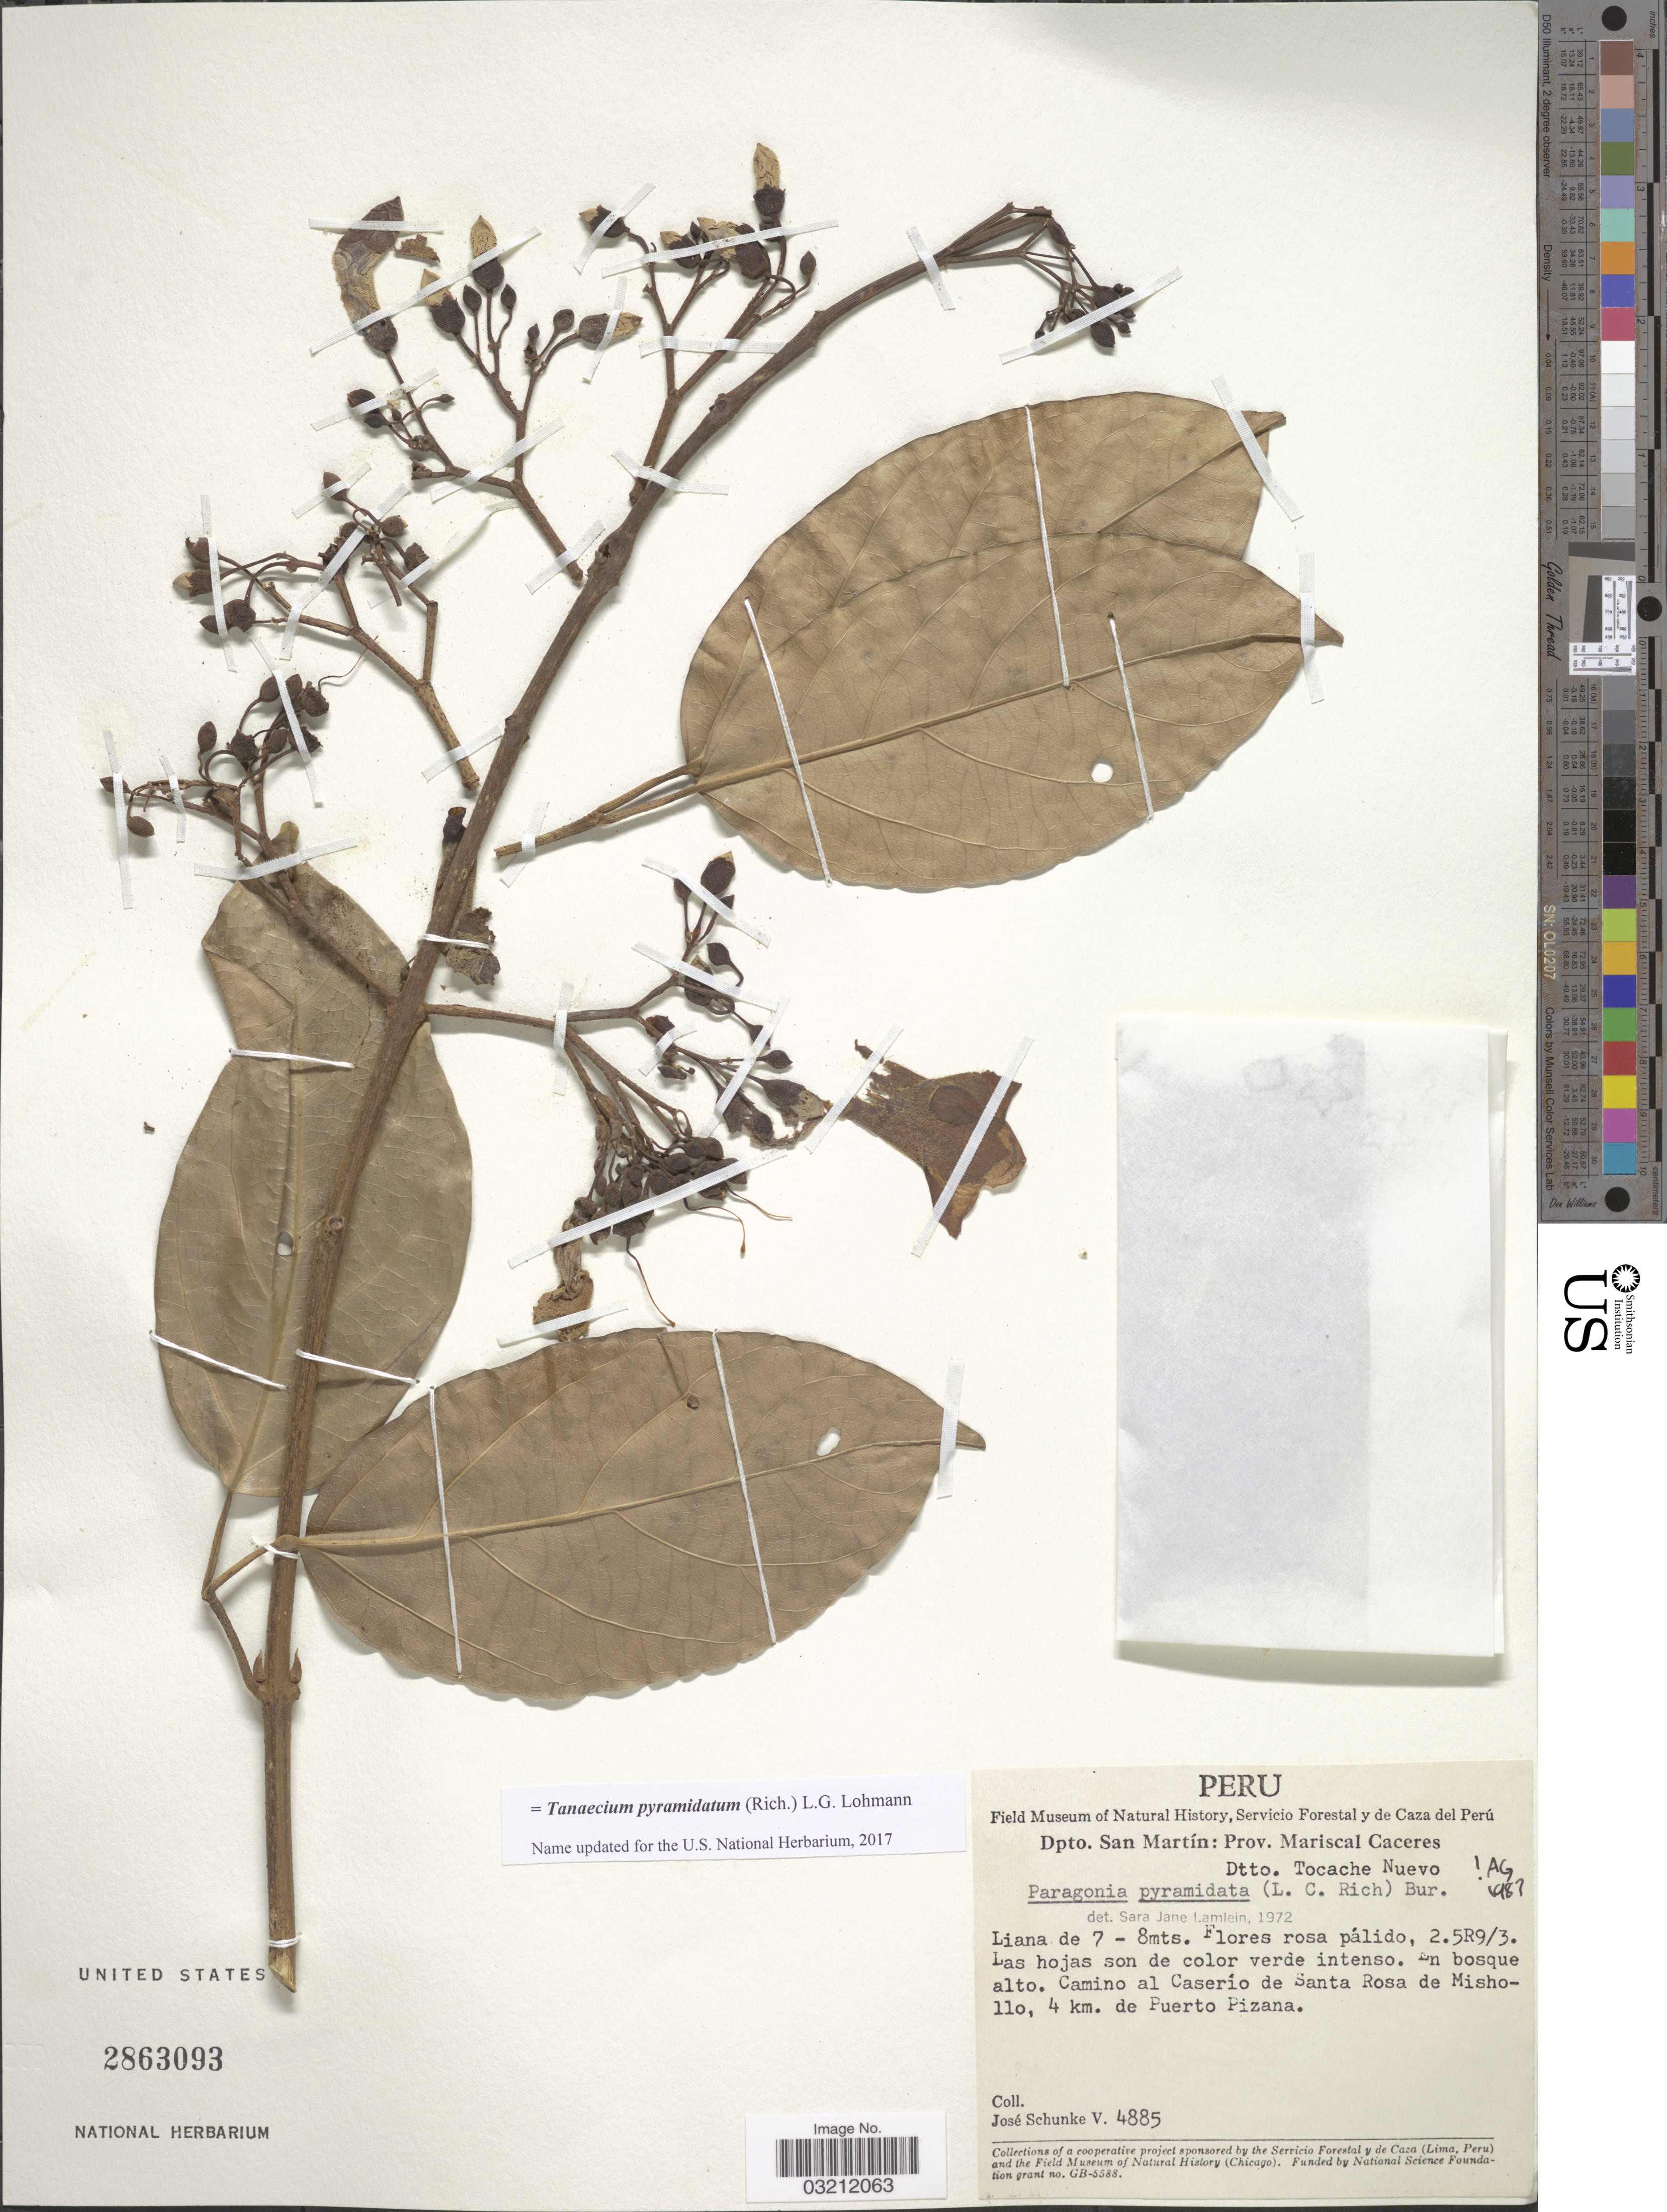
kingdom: Plantae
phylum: Tracheophyta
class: Magnoliopsida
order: Lamiales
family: Bignoniaceae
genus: Tanaecium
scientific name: Tanaecium pyramidatum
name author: (Rich.) L.G. Lohmann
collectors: J. Schunke Vigo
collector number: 4885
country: Peru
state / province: San Martín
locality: Dpto. San Martín: Prov. Mariscal Caceres. Dtto. Tocache Nuevo. Camino al Caserío de Santa Rosa de Mishollo, 4 km. de Puerto Pizana.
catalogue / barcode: US 2863093